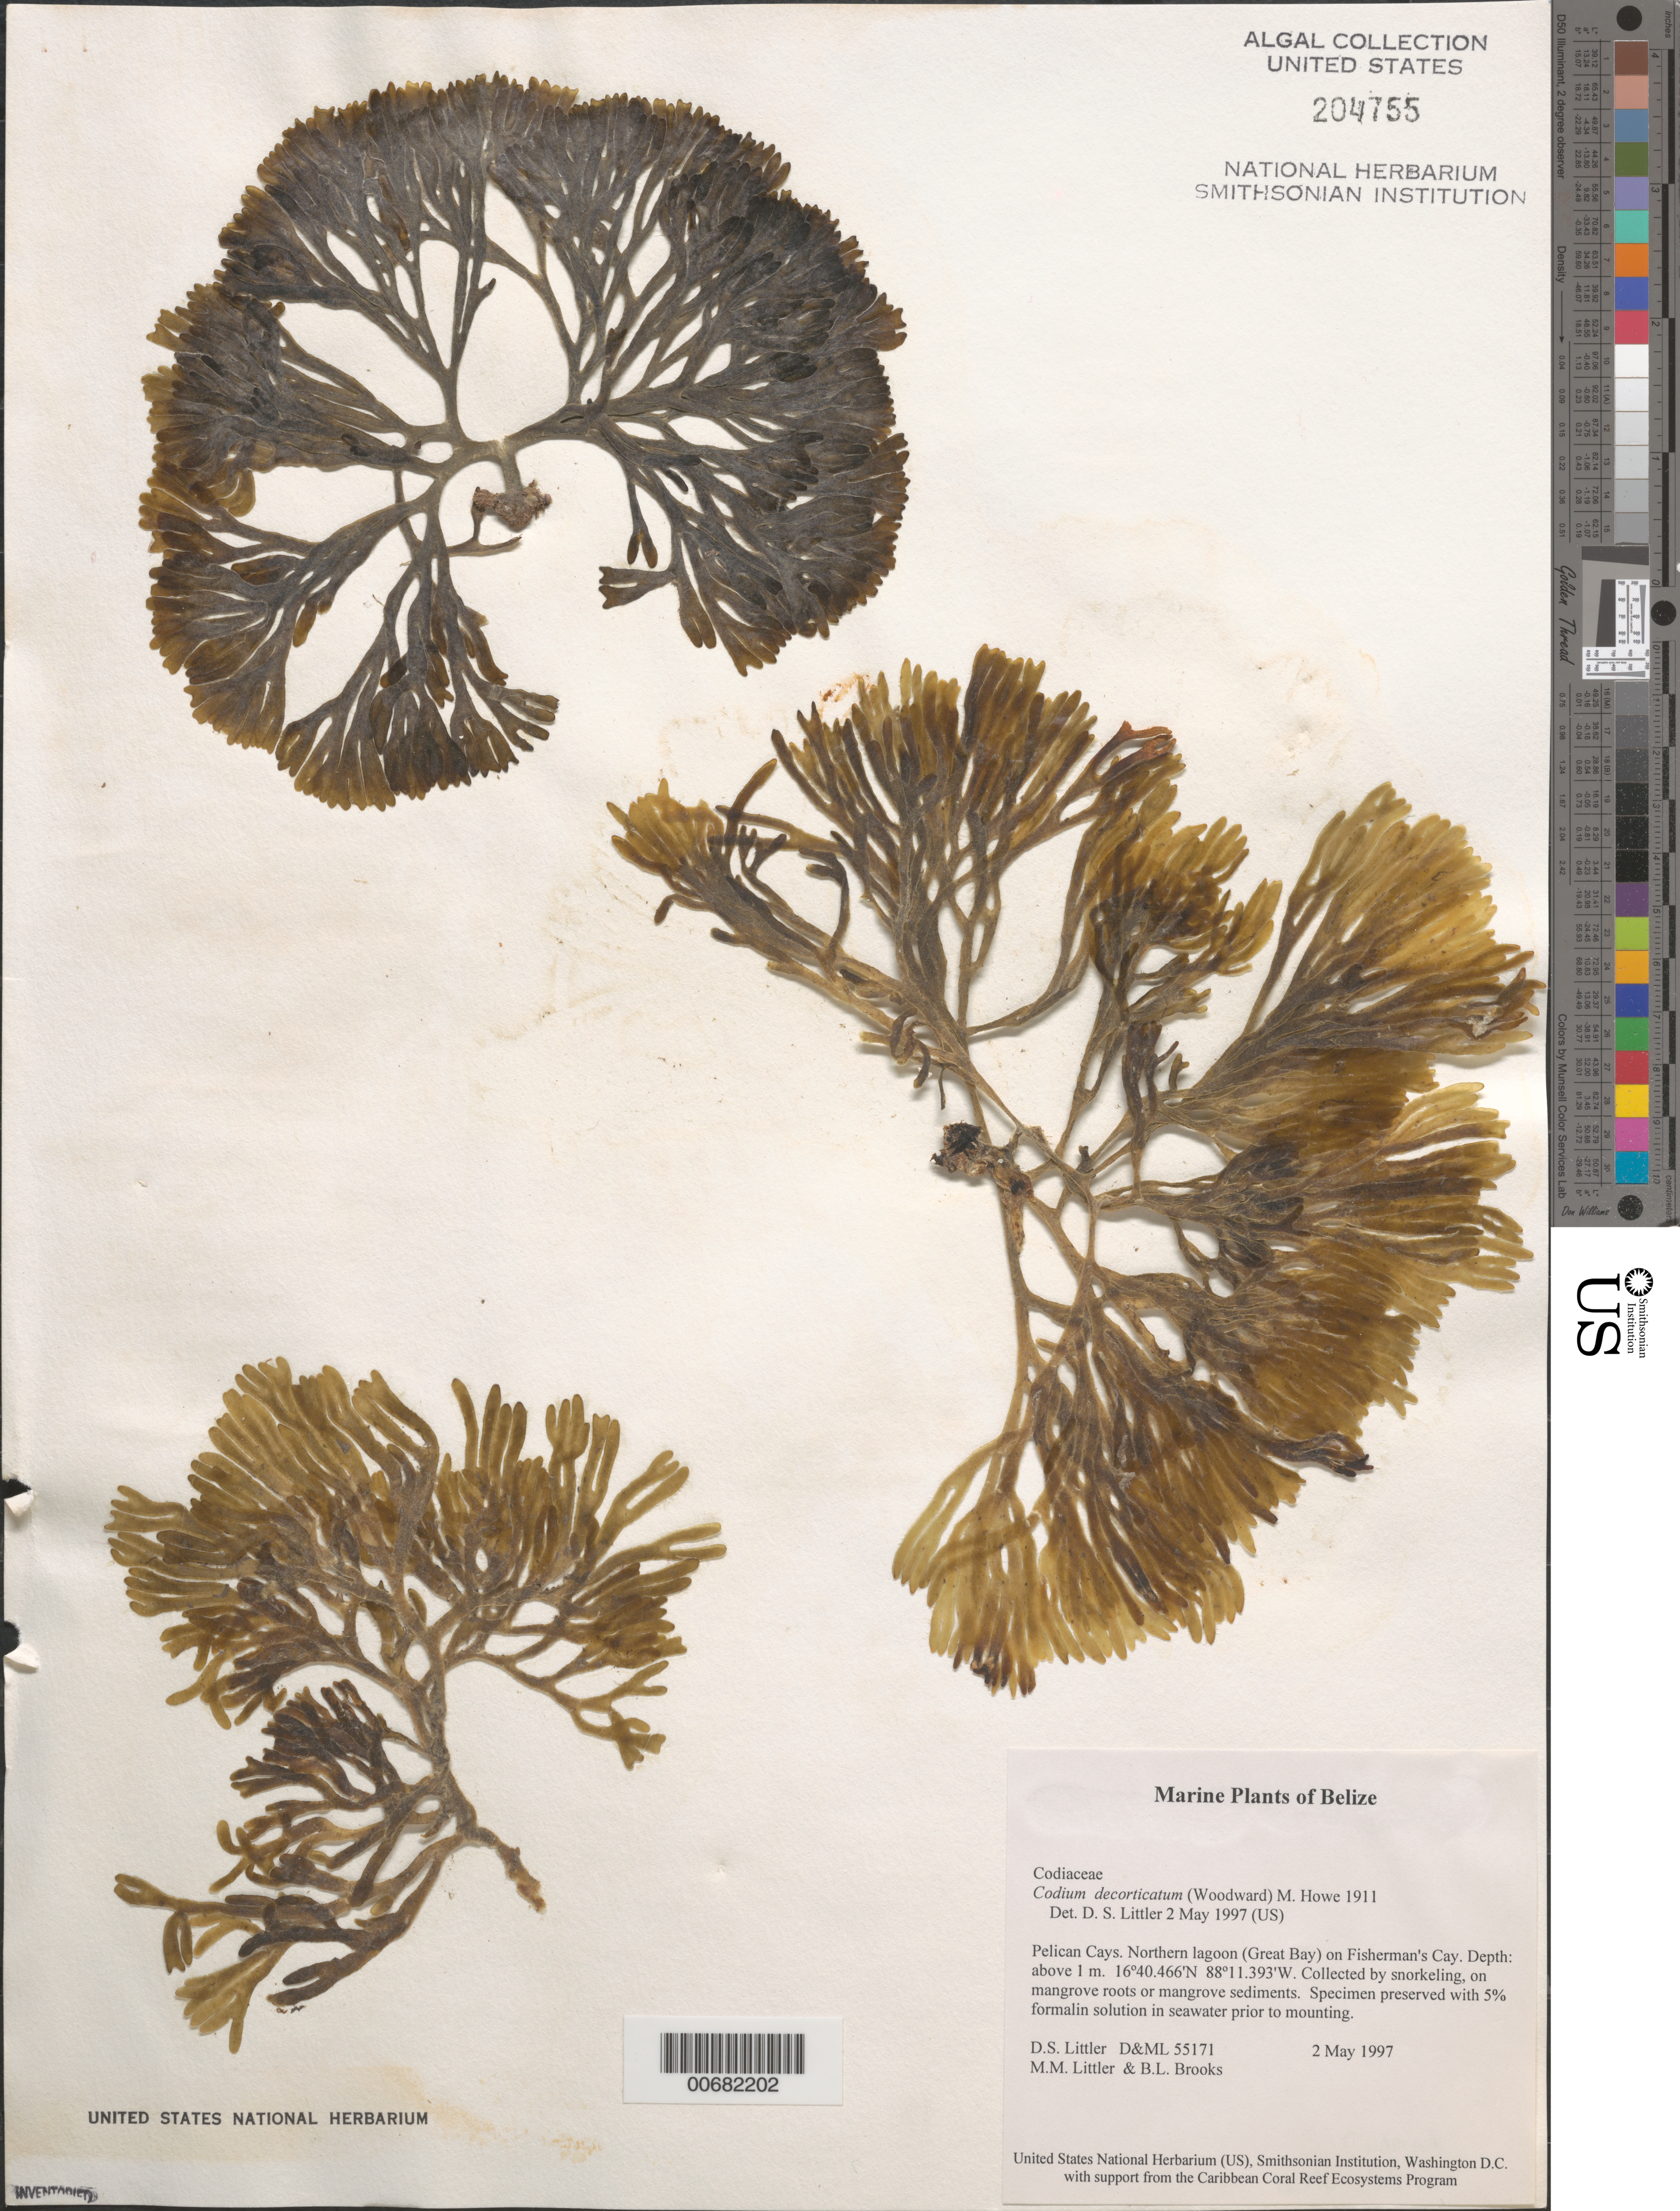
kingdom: Plantae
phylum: Chlorophyta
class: Ulvophyceae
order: Bryopsidales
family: Codiaceae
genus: Codium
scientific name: Codium decorticatum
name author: (Woodw.) M. Howe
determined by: Littler, D. S.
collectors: D. S. Littler, M. M. Littler & B. Brooks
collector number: D&ML 55171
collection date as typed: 02 May 1997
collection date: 1997-05-02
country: Belize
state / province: Stann Creek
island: Fisherman Cay [Fisherman's Cay]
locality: Great Bay (northern lagoon)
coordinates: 16 40.466' N, 88 11.393' W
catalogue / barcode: US 204755